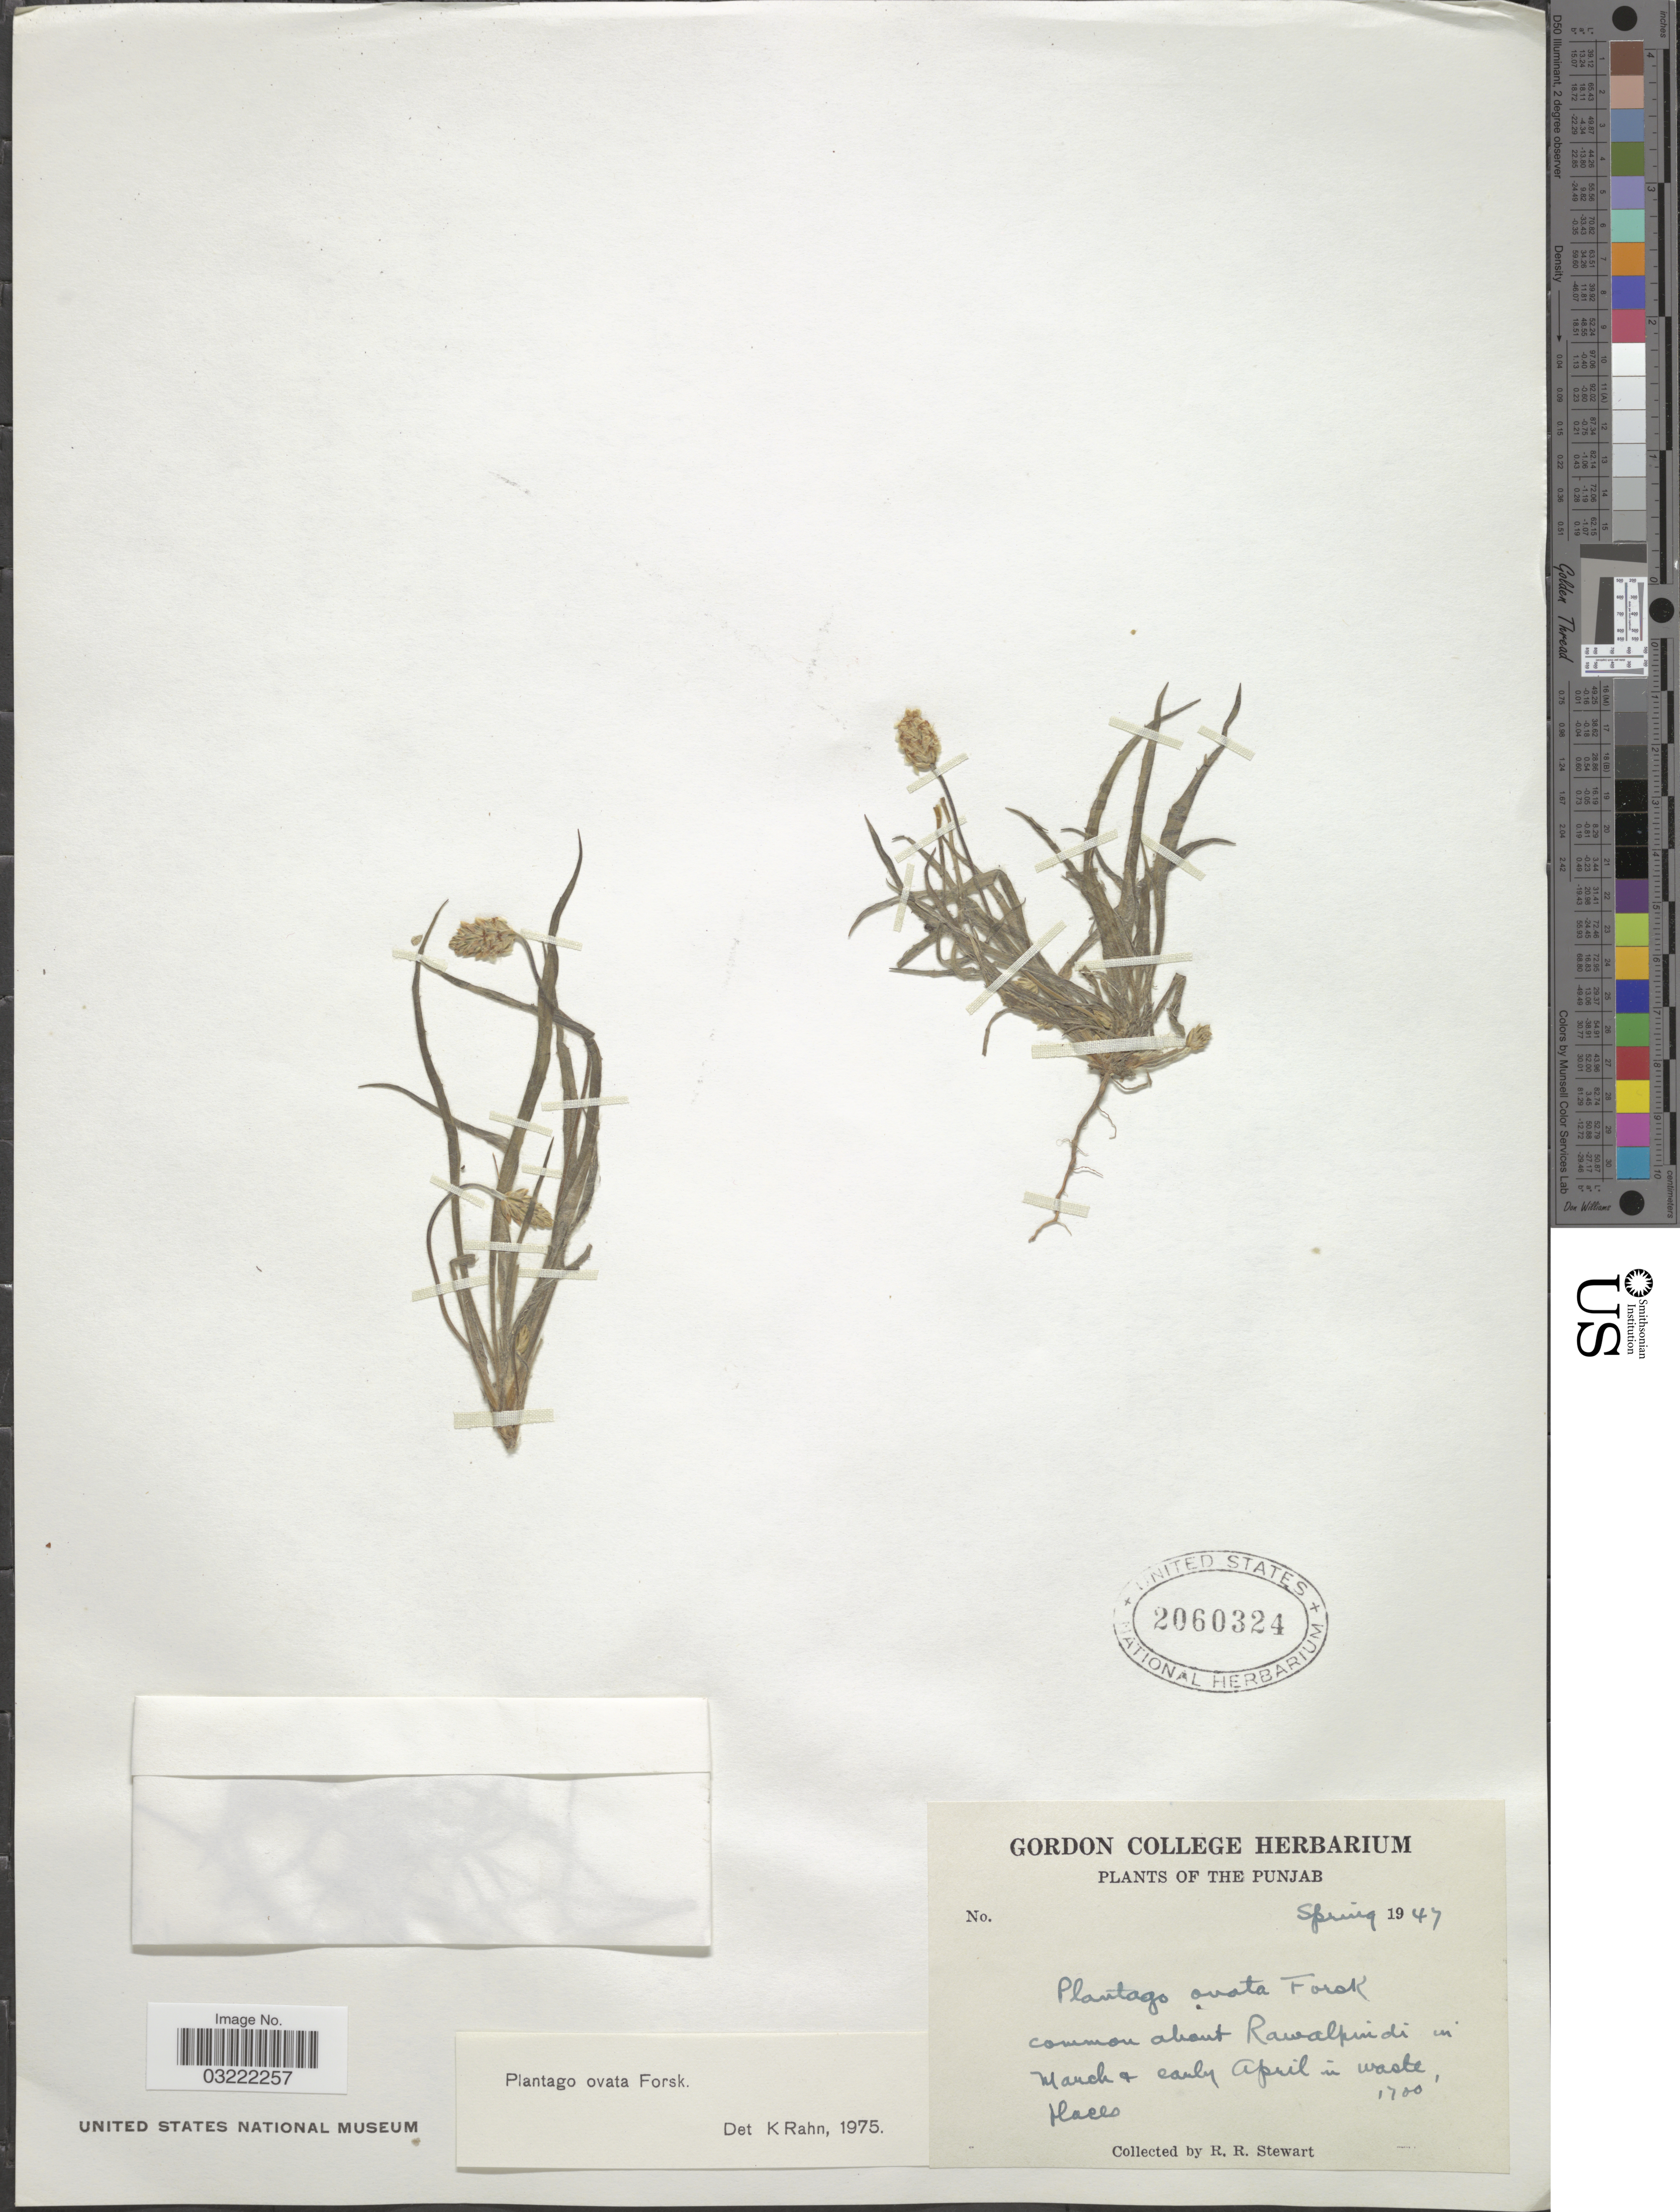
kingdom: Plantae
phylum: Tracheophyta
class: Magnoliopsida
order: Lamiales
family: Plantaginaceae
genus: Plantago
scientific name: Plantago ovata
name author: Forssk.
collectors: R. Stewart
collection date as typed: March & early April 1947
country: Pakistan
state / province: Punjab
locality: About Rawalpindi.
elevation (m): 518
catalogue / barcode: US 2060324